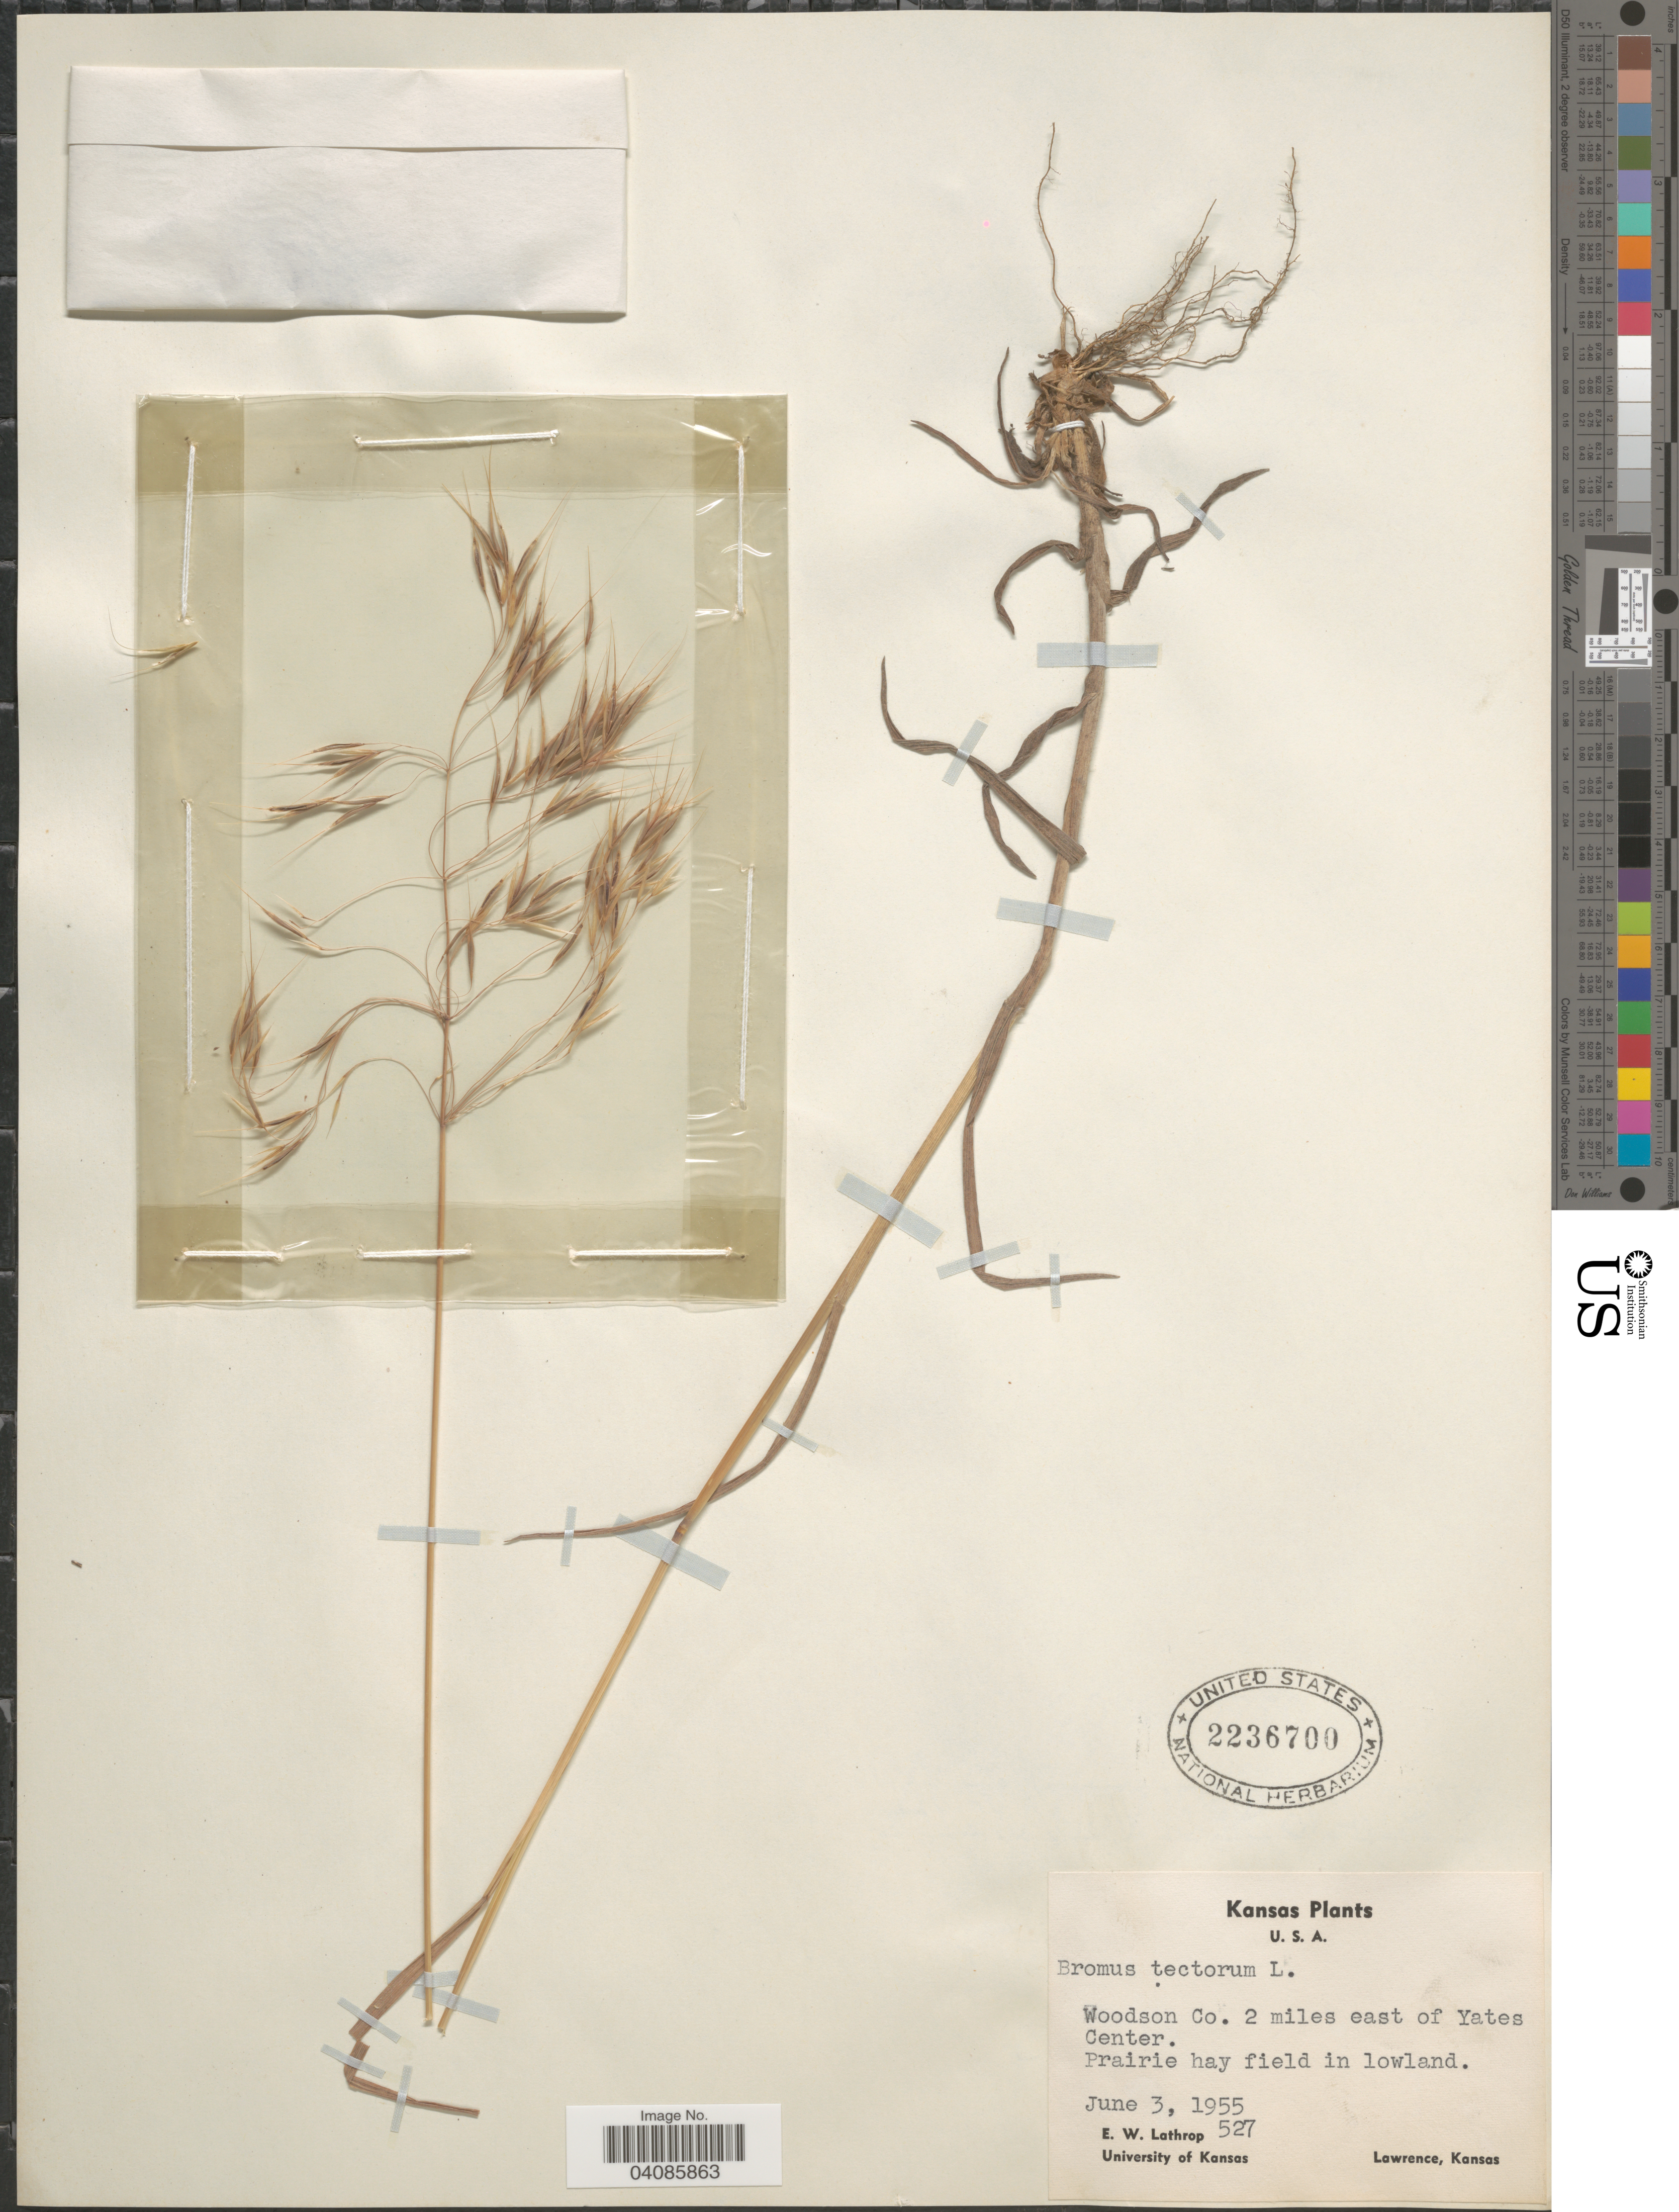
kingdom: Plantae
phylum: Tracheophyta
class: Liliopsida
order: Poales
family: Poaceae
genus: Bromus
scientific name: Bromus tectorum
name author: L.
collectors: E. W. Lathrop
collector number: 527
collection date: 1955-06-03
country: United States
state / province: Kansas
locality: Woodson Co. 2 miles east of Yates Center. Prairie hay field in lowland.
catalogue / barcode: US 2236700